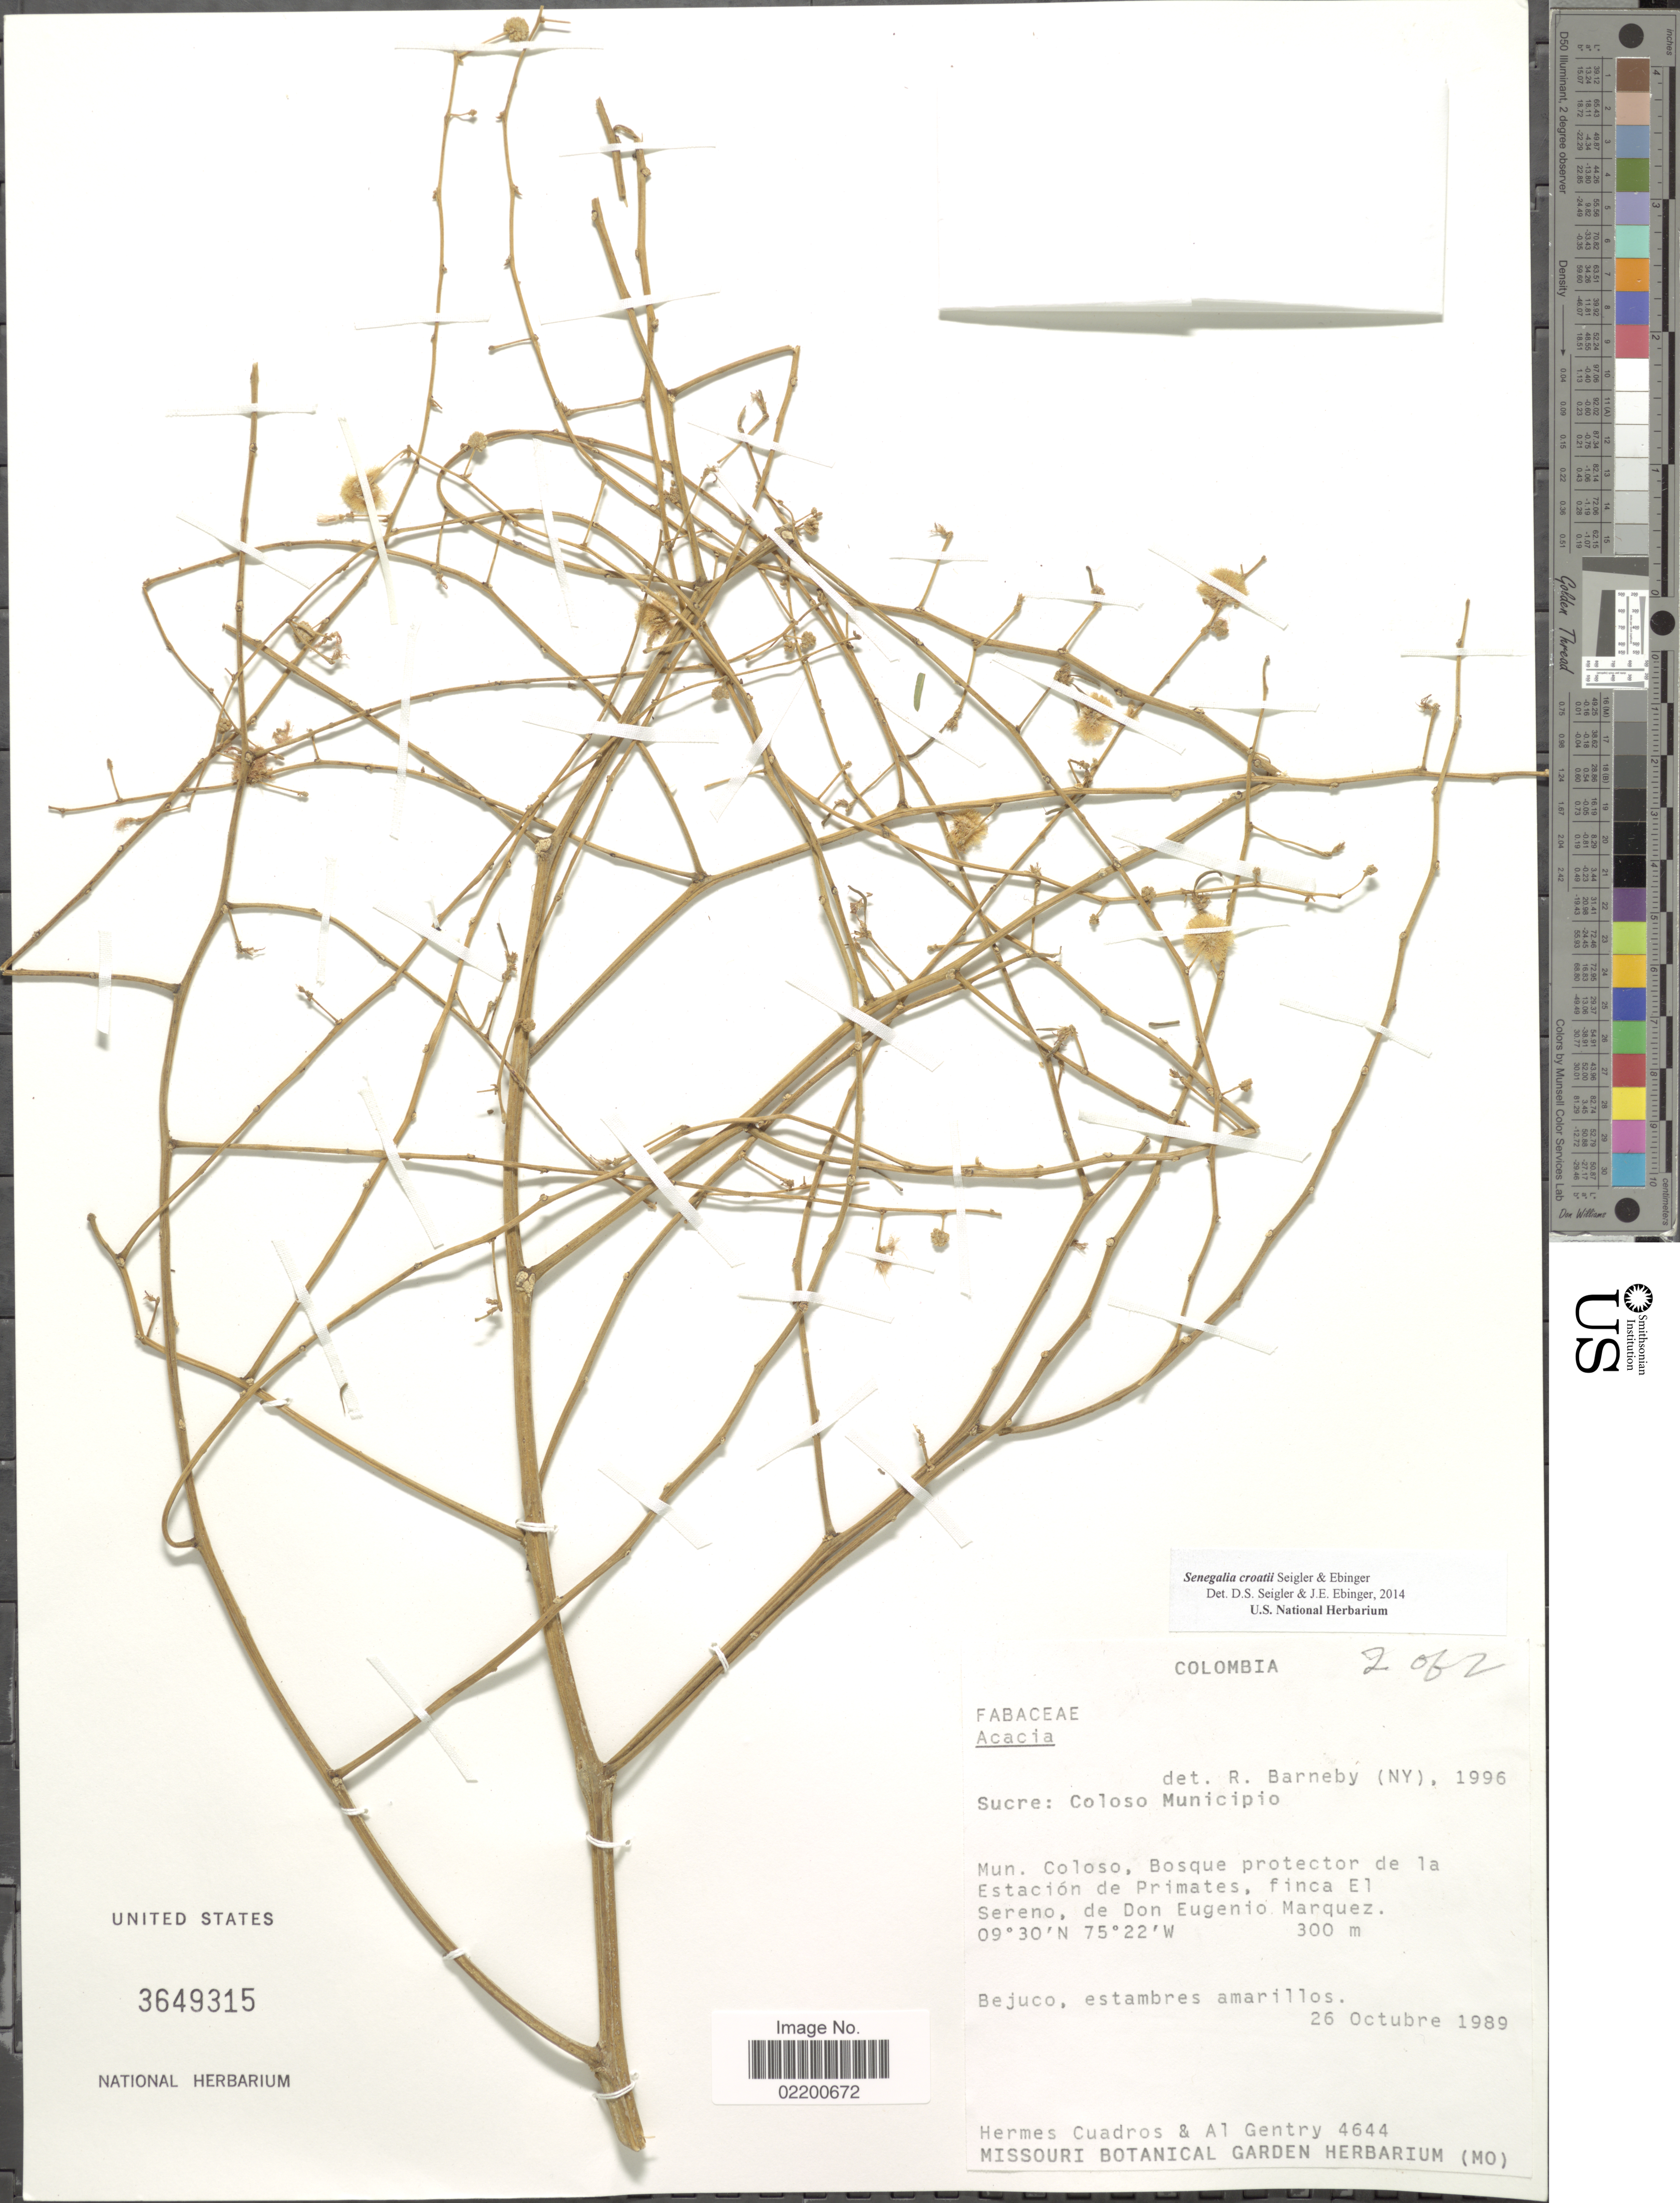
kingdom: Plantae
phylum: Tracheophyta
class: Magnoliopsida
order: Fabales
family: Fabaceae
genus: Senegalia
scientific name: Senegalia croatii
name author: Seigler & Ebinger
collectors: H. Cuadros & A. H. Gentry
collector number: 4644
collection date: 1989-10-26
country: Colombia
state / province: Sucre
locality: Coloso Municipio, Mun. Coloso, Bosque protector de la Estacion de Primates, finca El Sereno de Don Eugenio Marquez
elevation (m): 300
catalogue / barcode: US 3649315